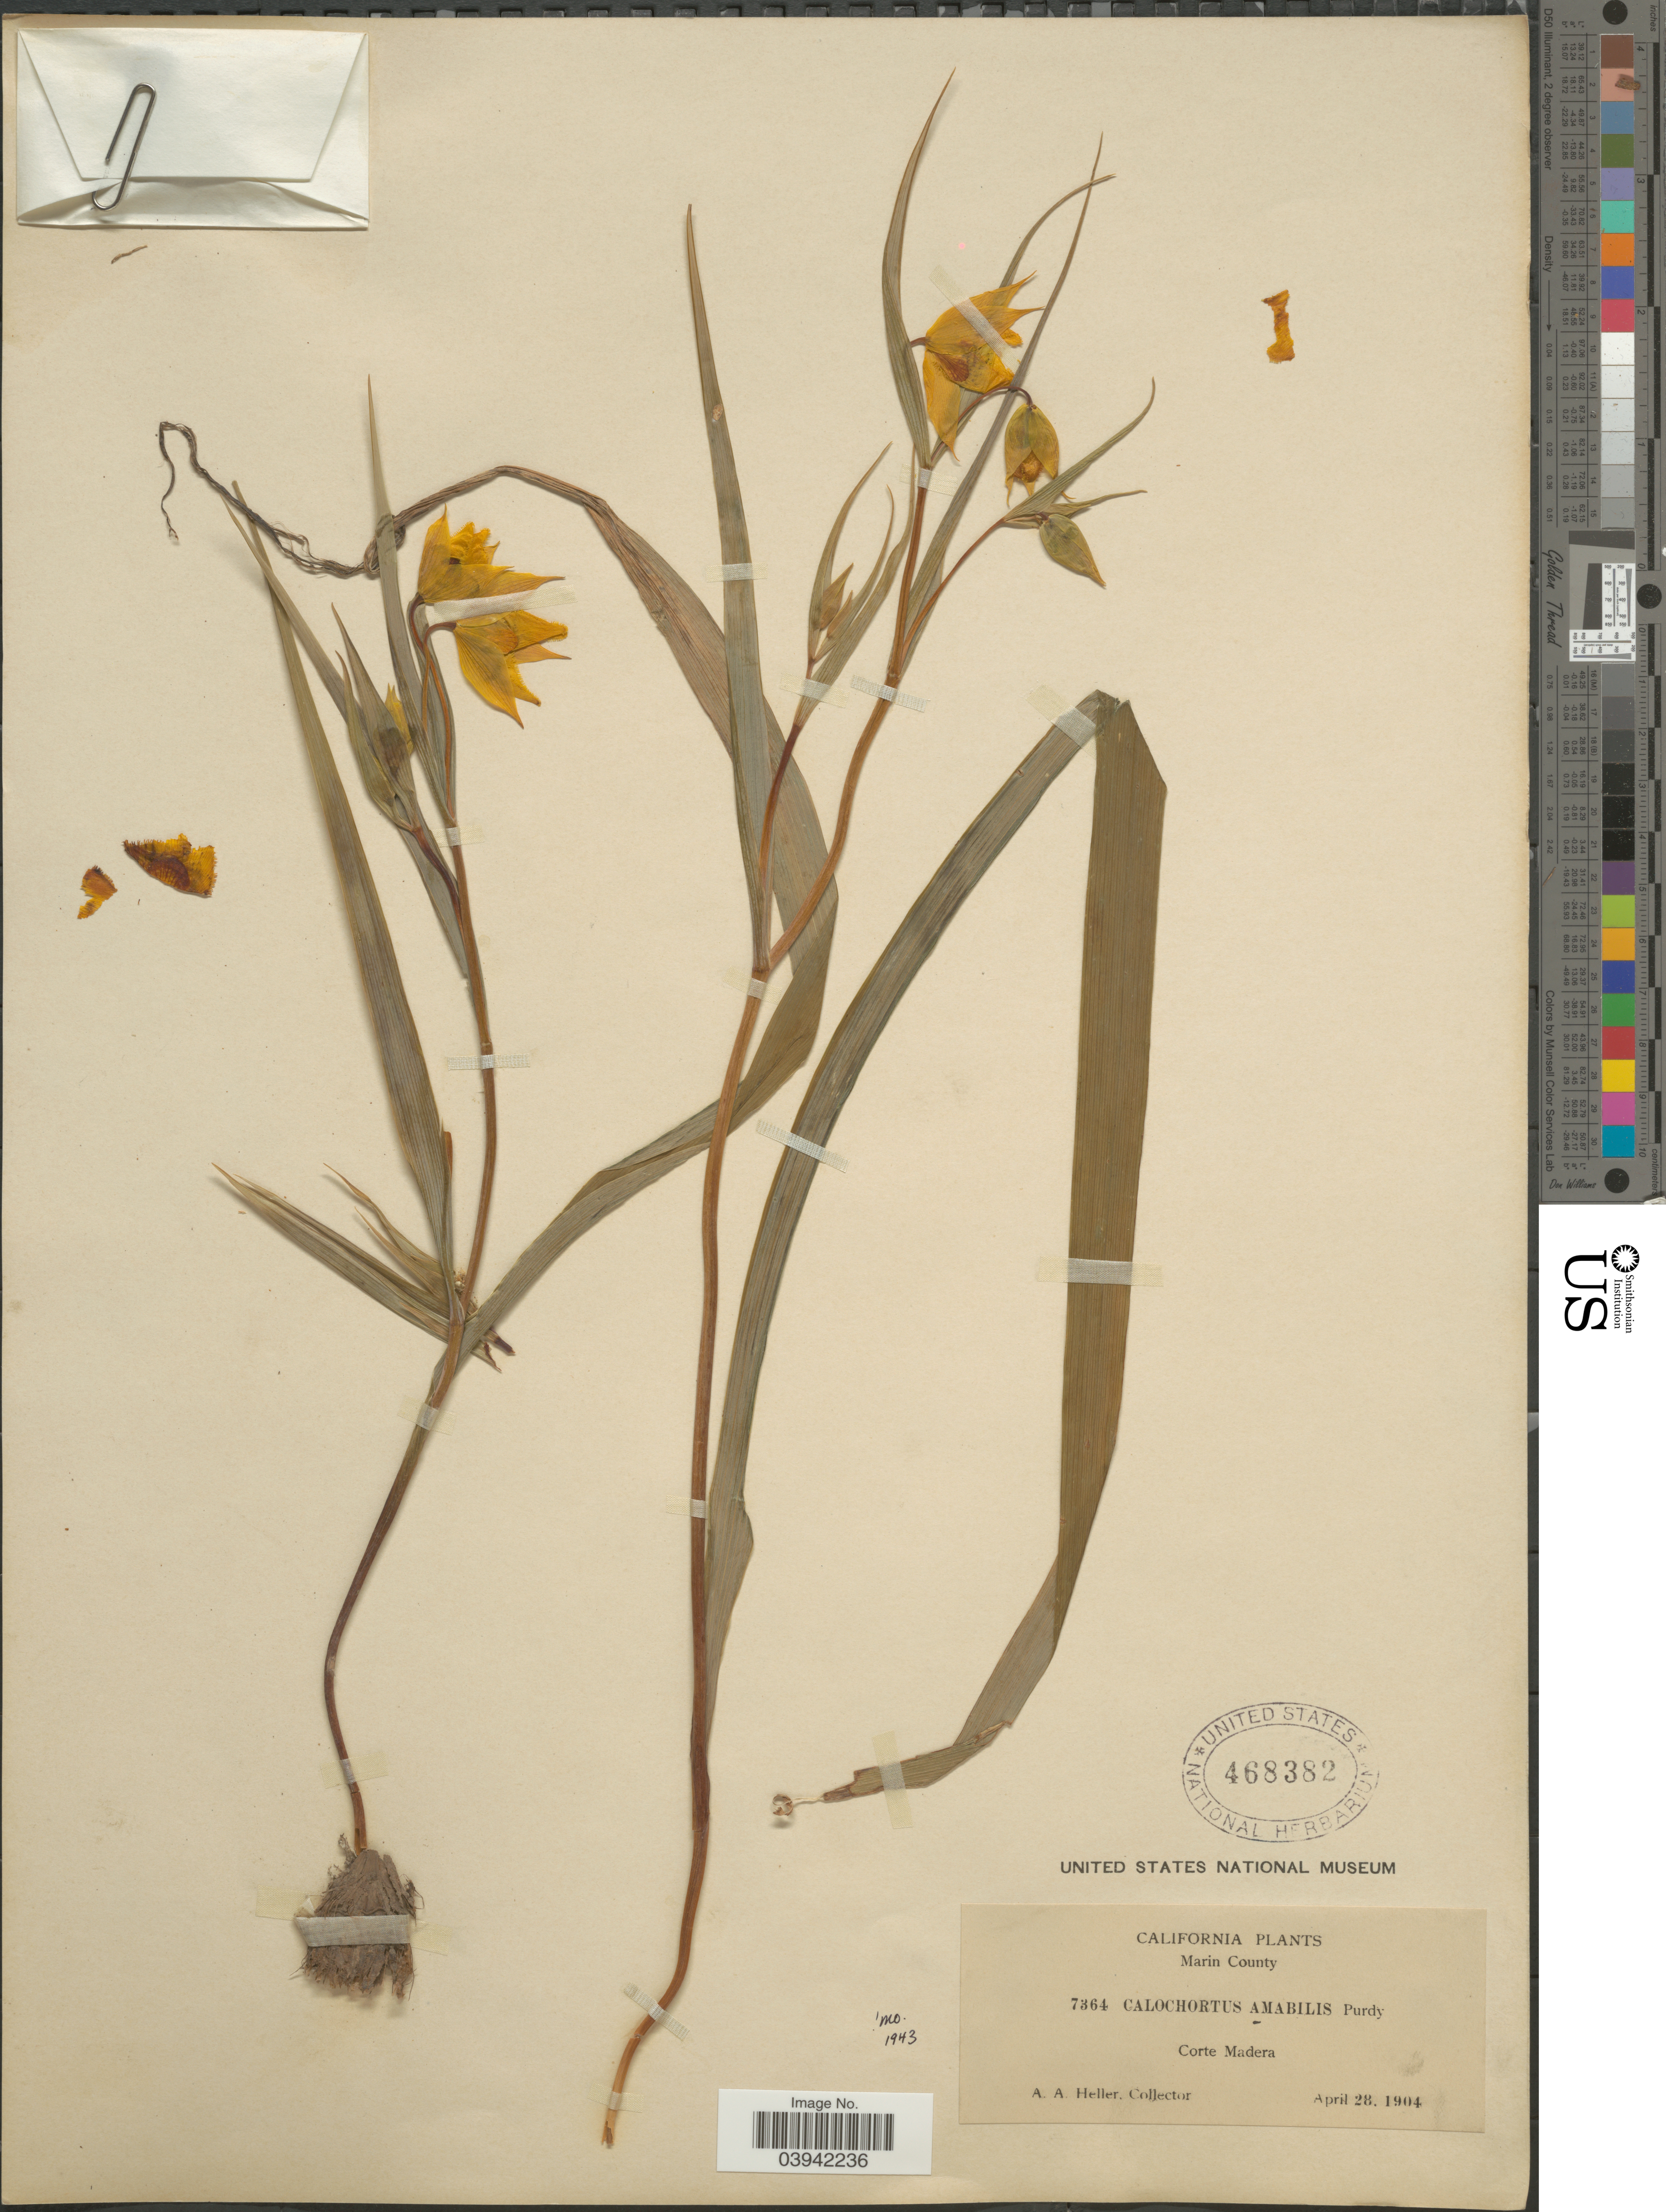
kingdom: Plantae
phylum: Tracheophyta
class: Liliopsida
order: Liliales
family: Liliaceae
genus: Calochortus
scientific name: Calochortus amabilis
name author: Purdy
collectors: A. A. Heller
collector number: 7364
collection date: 1904-04-28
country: United States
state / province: California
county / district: Marin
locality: Marin County. Corte Madera.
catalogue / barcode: US 468382